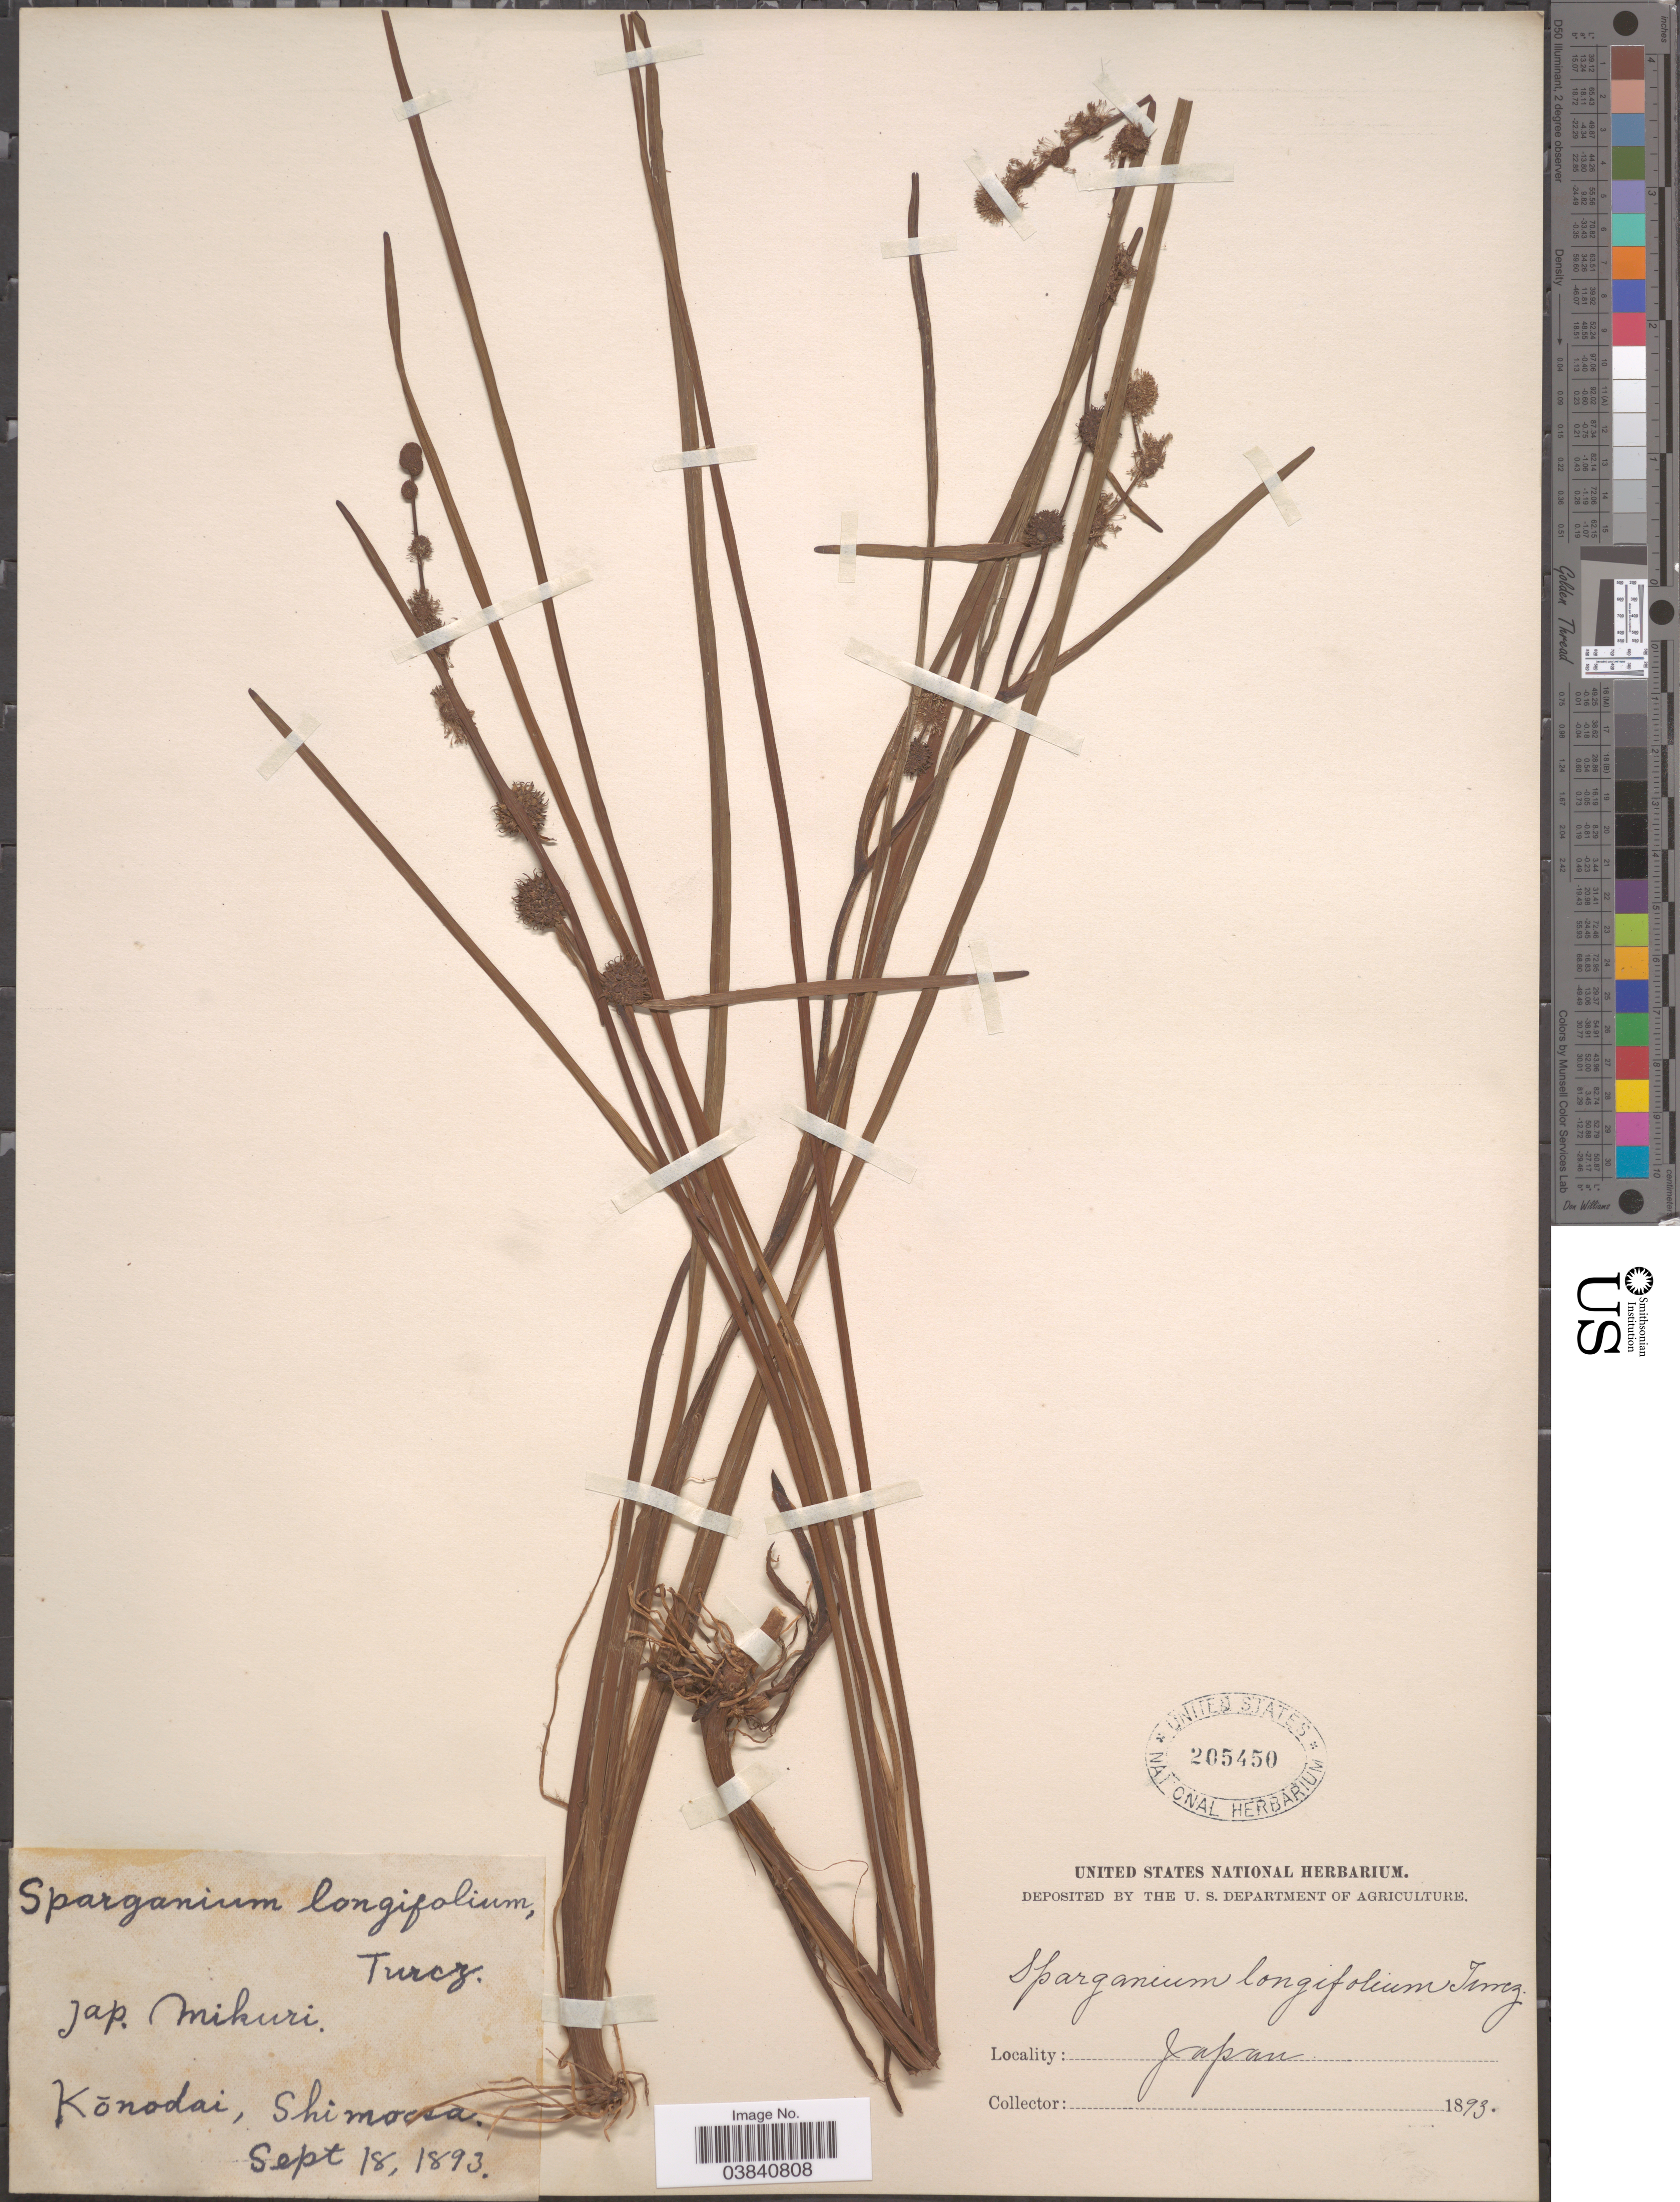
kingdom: Plantae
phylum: Tracheophyta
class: Liliopsida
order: Poales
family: Typhaceae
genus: Sparganium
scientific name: Sparganium x longifolium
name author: Turcz. ex Ledeb.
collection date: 1893-09-18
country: Japan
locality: Konodai, Shimo [illegible text]a.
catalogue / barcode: US 205450